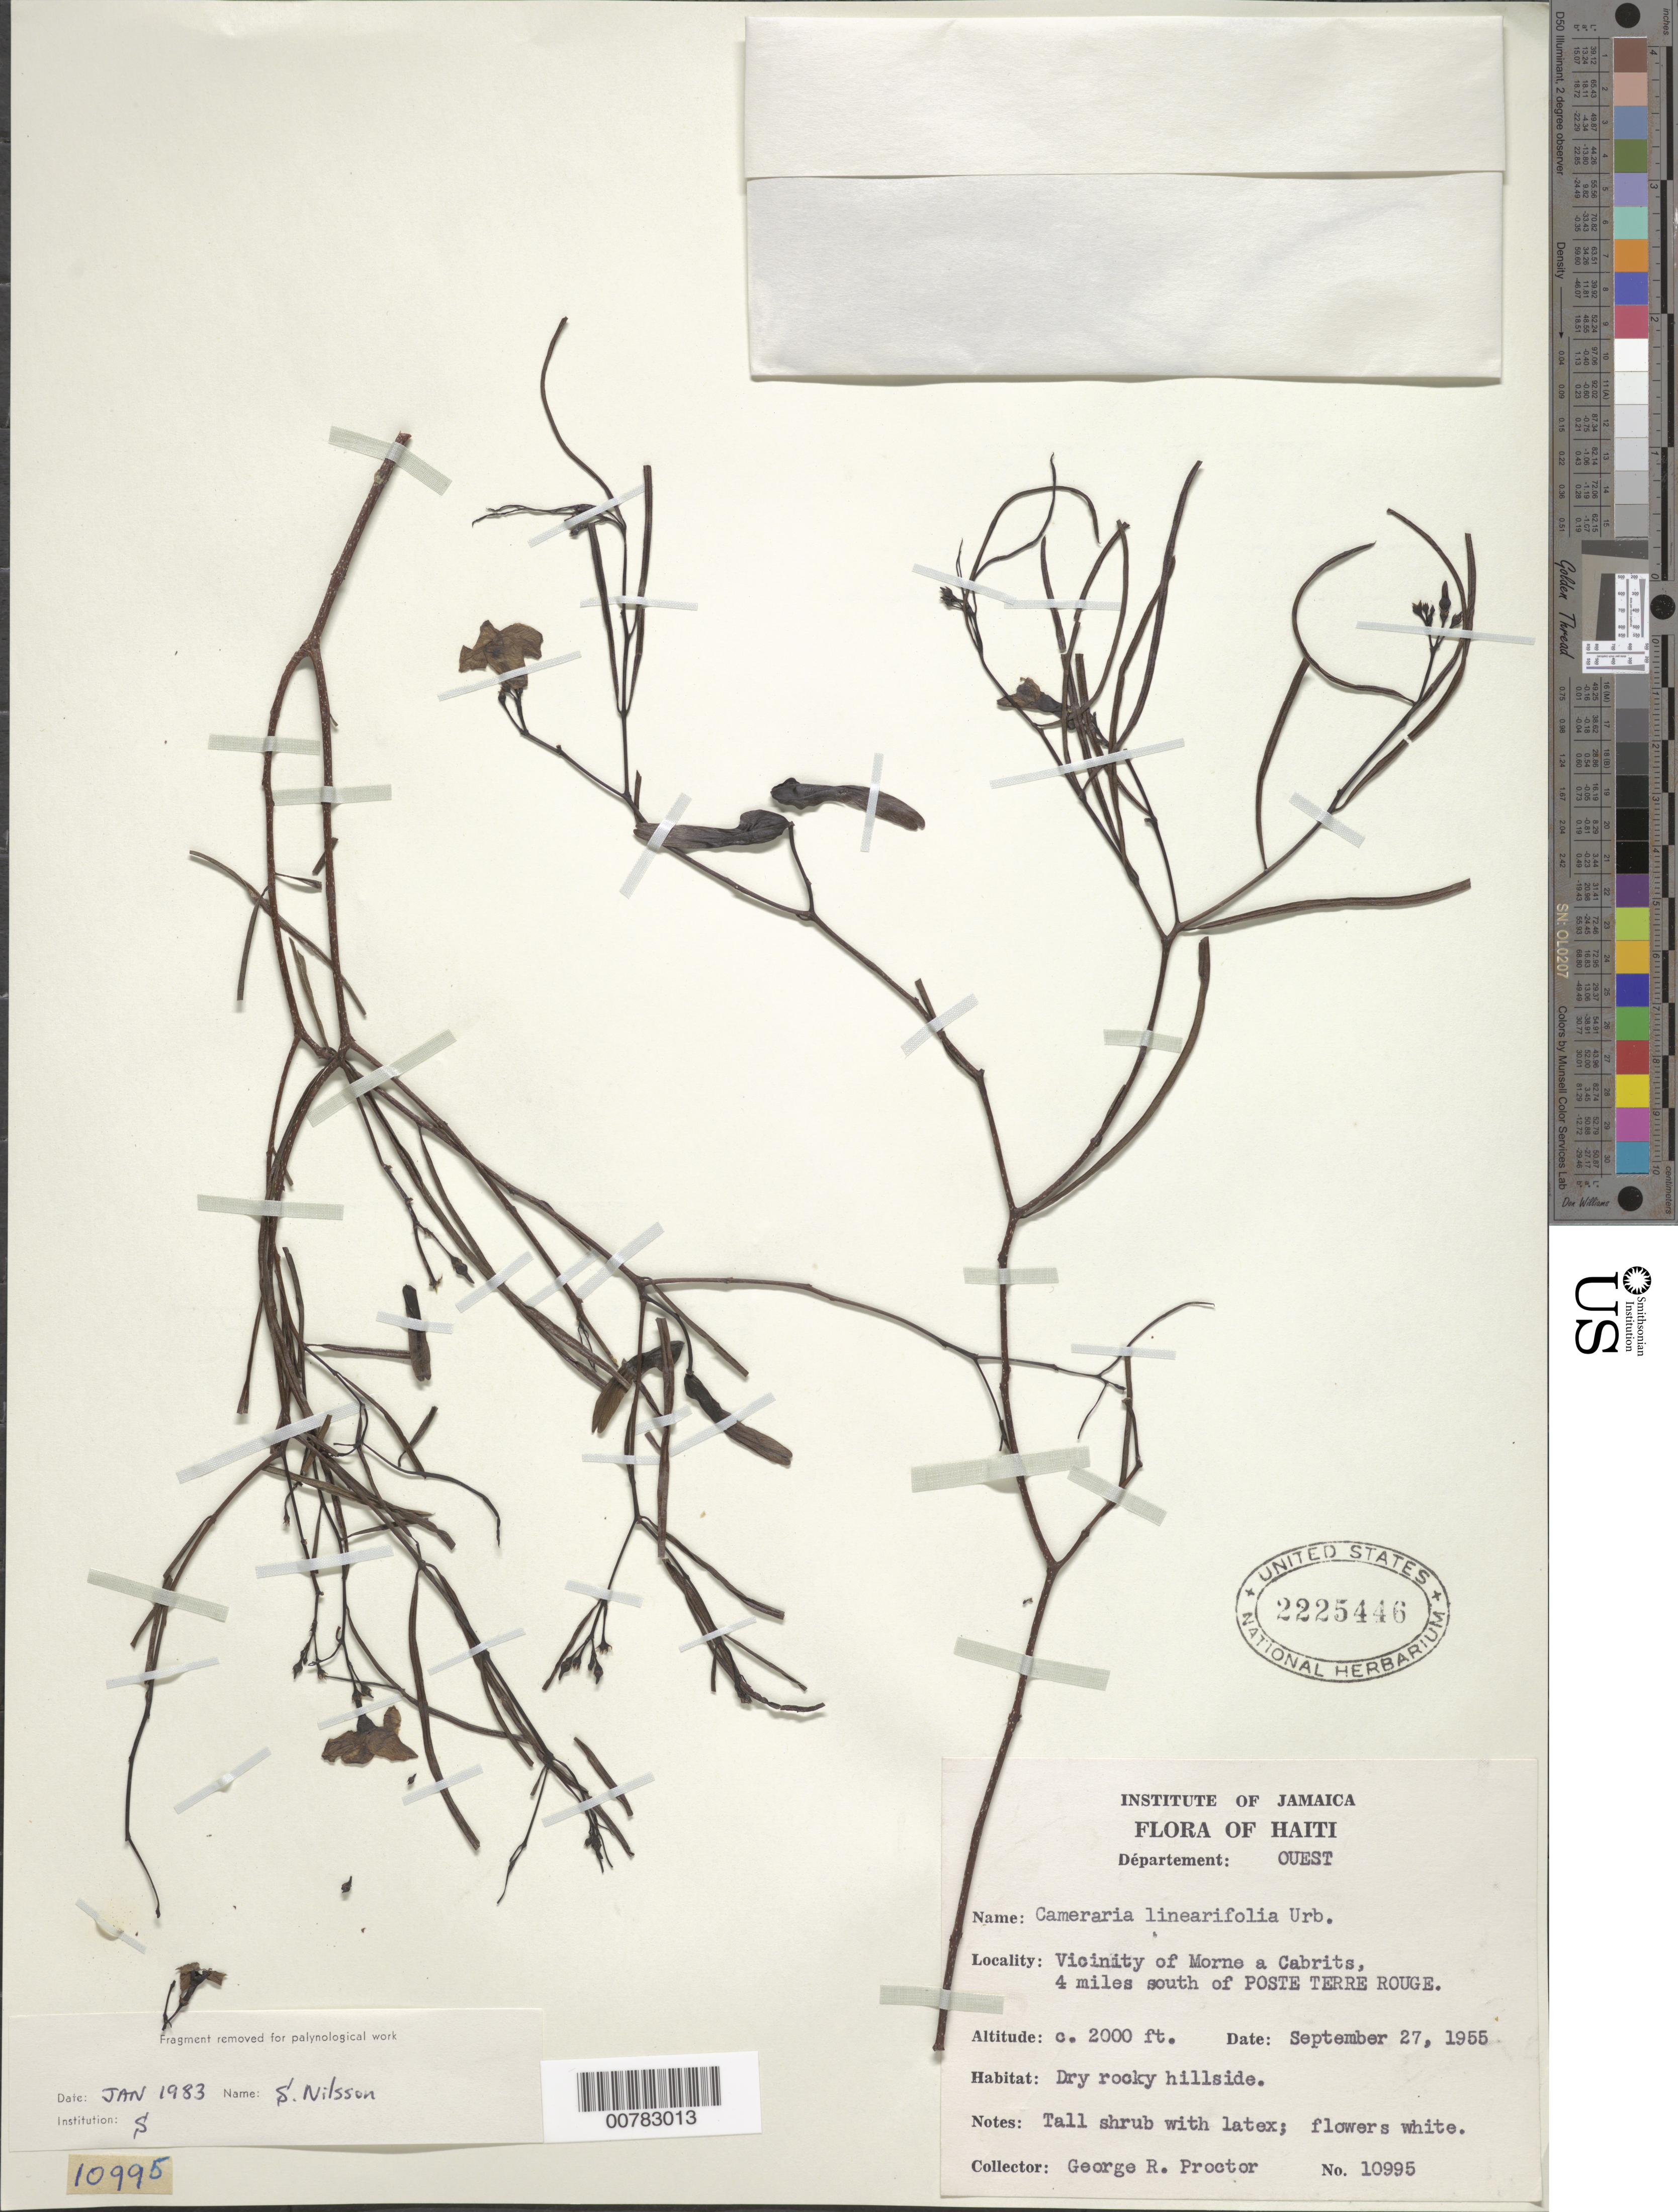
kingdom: Plantae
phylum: Tracheophyta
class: Magnoliopsida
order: Gentianales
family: Apocynaceae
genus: Cameraria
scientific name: Cameraria linearifolia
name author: Urb.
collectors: G. R. Proctor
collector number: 10995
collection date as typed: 27 Sep 1955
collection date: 1955-09-27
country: Haiti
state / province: Ouest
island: Hispaniola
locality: Vicinity of Morne a Cabrits, 4 miles south of Poste Terre Rouge.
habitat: Dry rocky hillside.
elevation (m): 610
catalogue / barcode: US 2225446